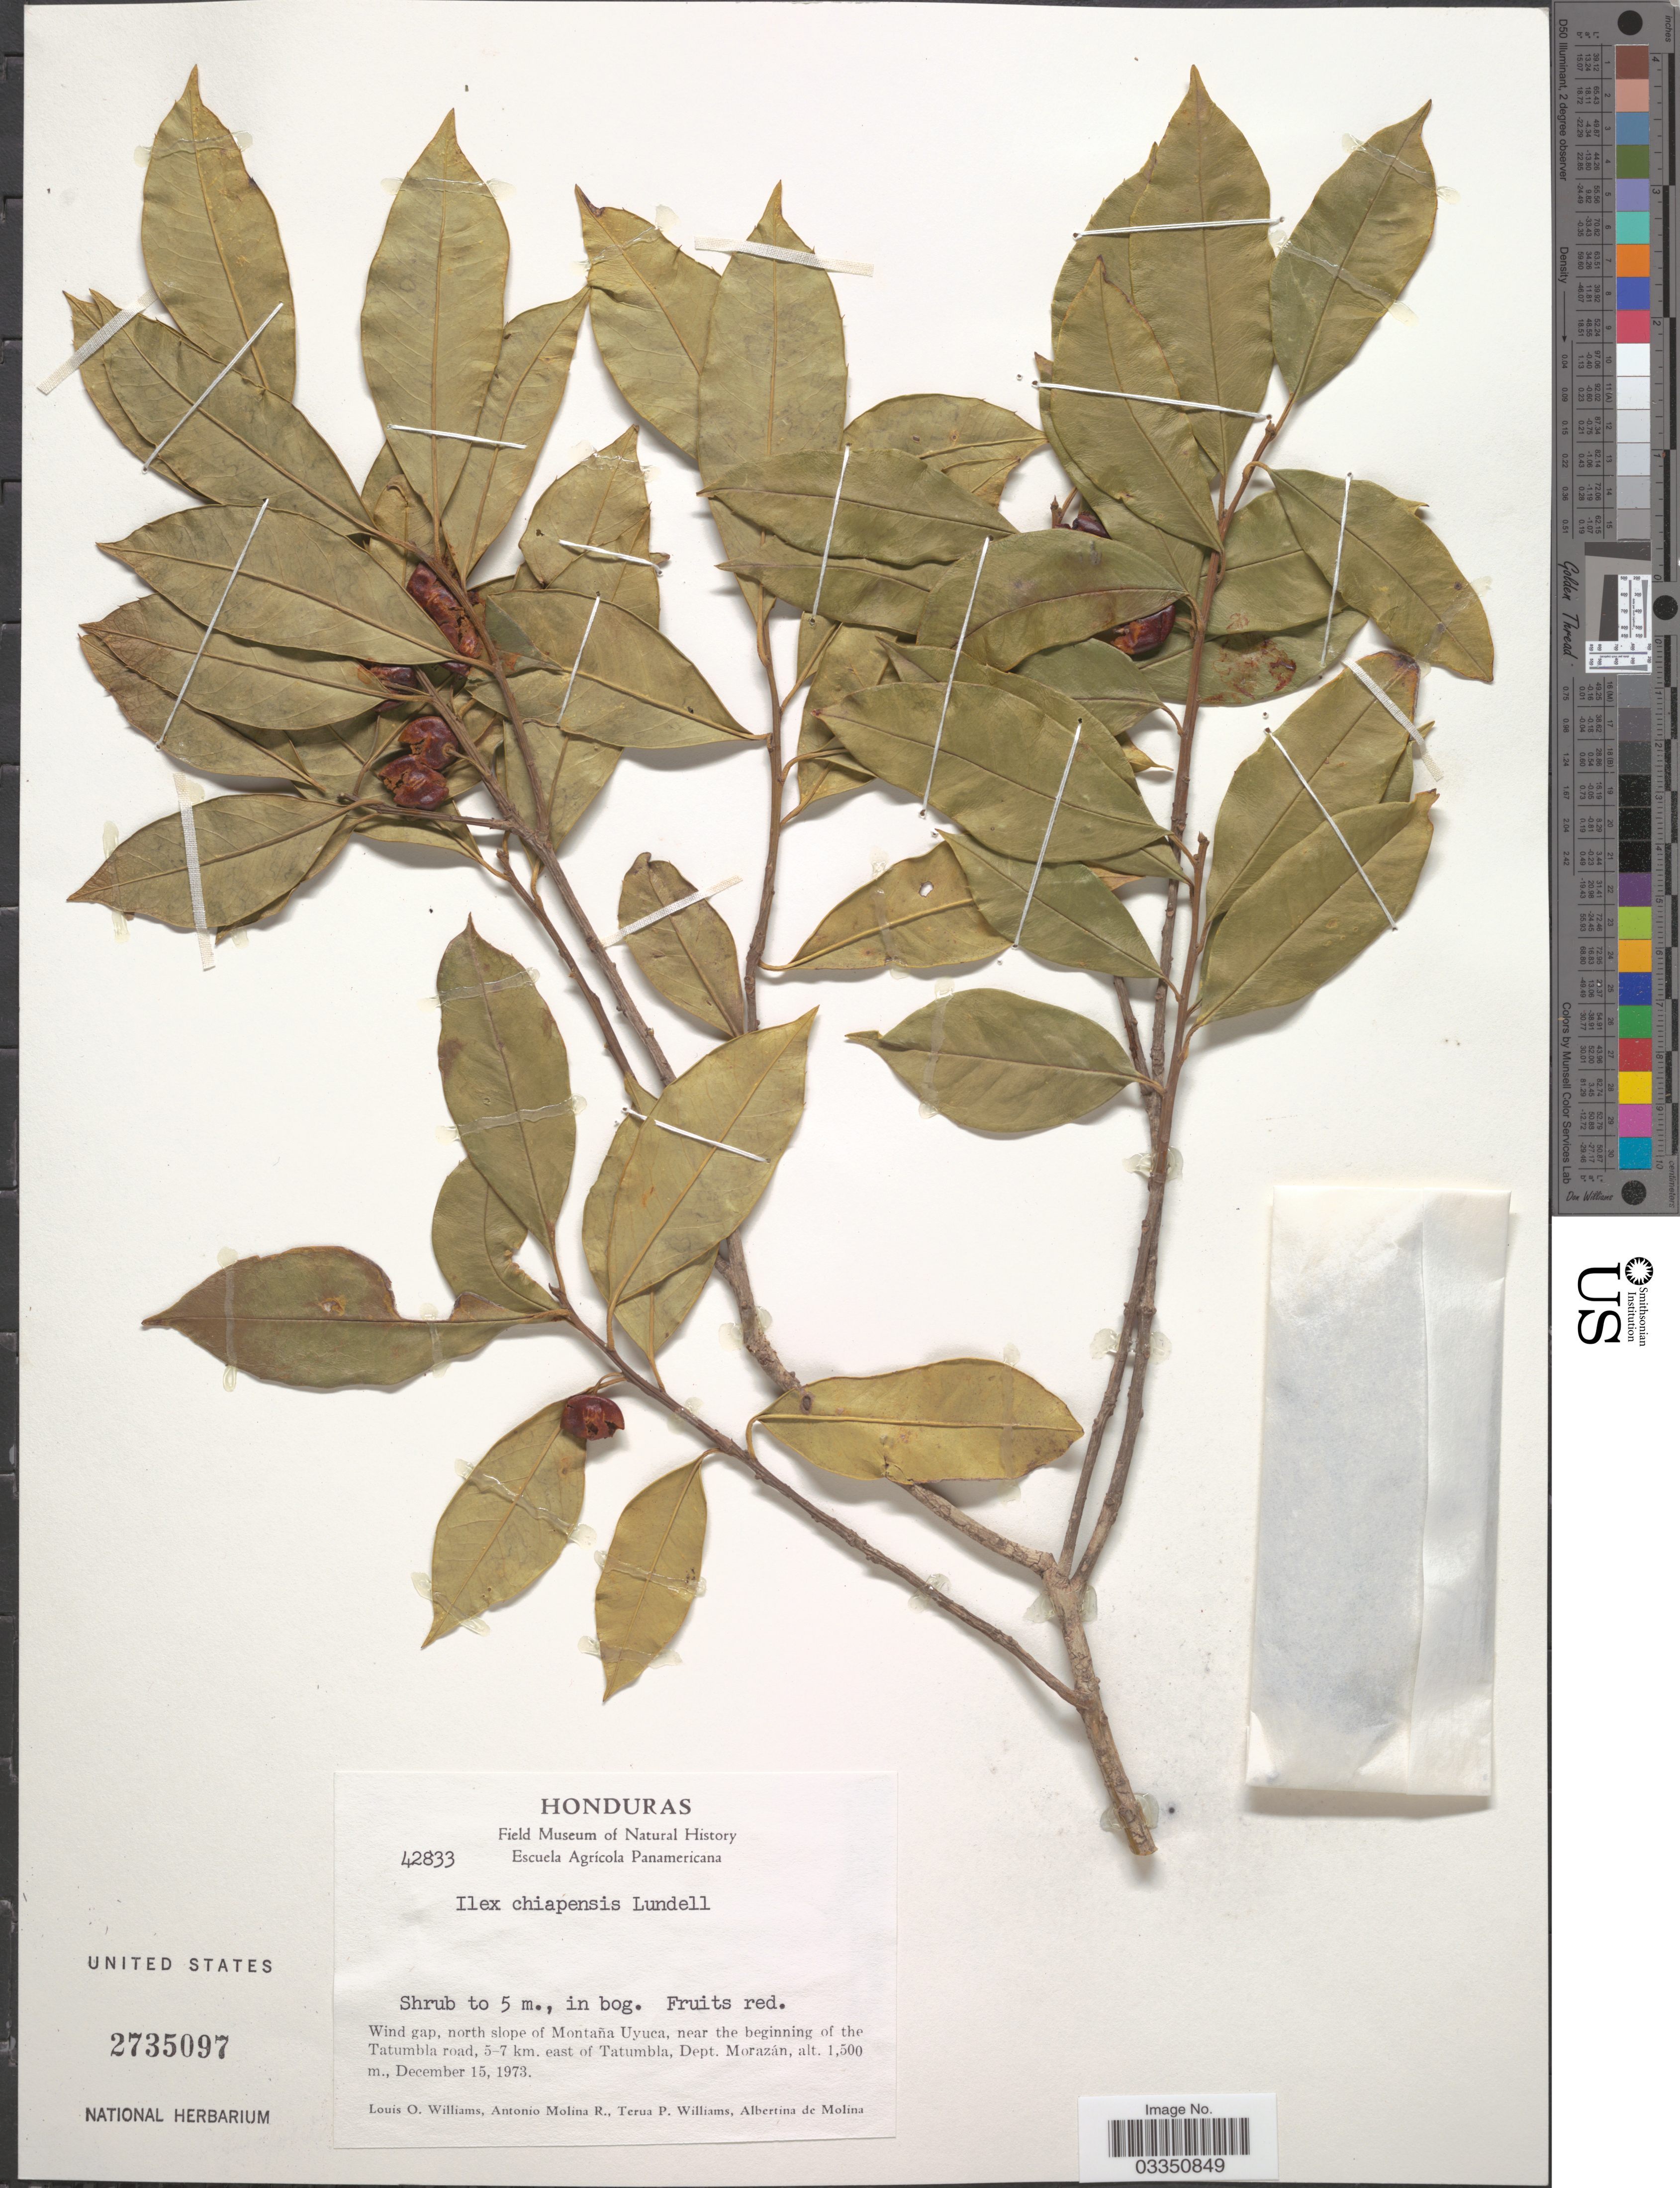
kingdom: Plantae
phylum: Tracheophyta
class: Magnoliopsida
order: Aquifoliales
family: Aquifoliaceae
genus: Ilex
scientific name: Ilex chiapensis Lundell ined.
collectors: L. O. Williams, A. Molina R., T. Williams & A. R. Molina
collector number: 42833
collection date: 1973-12-15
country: Honduras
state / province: Fco. Morazán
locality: Wind gap, north slope of Montaña Uyuca, near the beginning of the Tatumbla road, 5-7 km. east of Tatumbla, Dept. Morazán.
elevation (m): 1500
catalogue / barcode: US 2735097